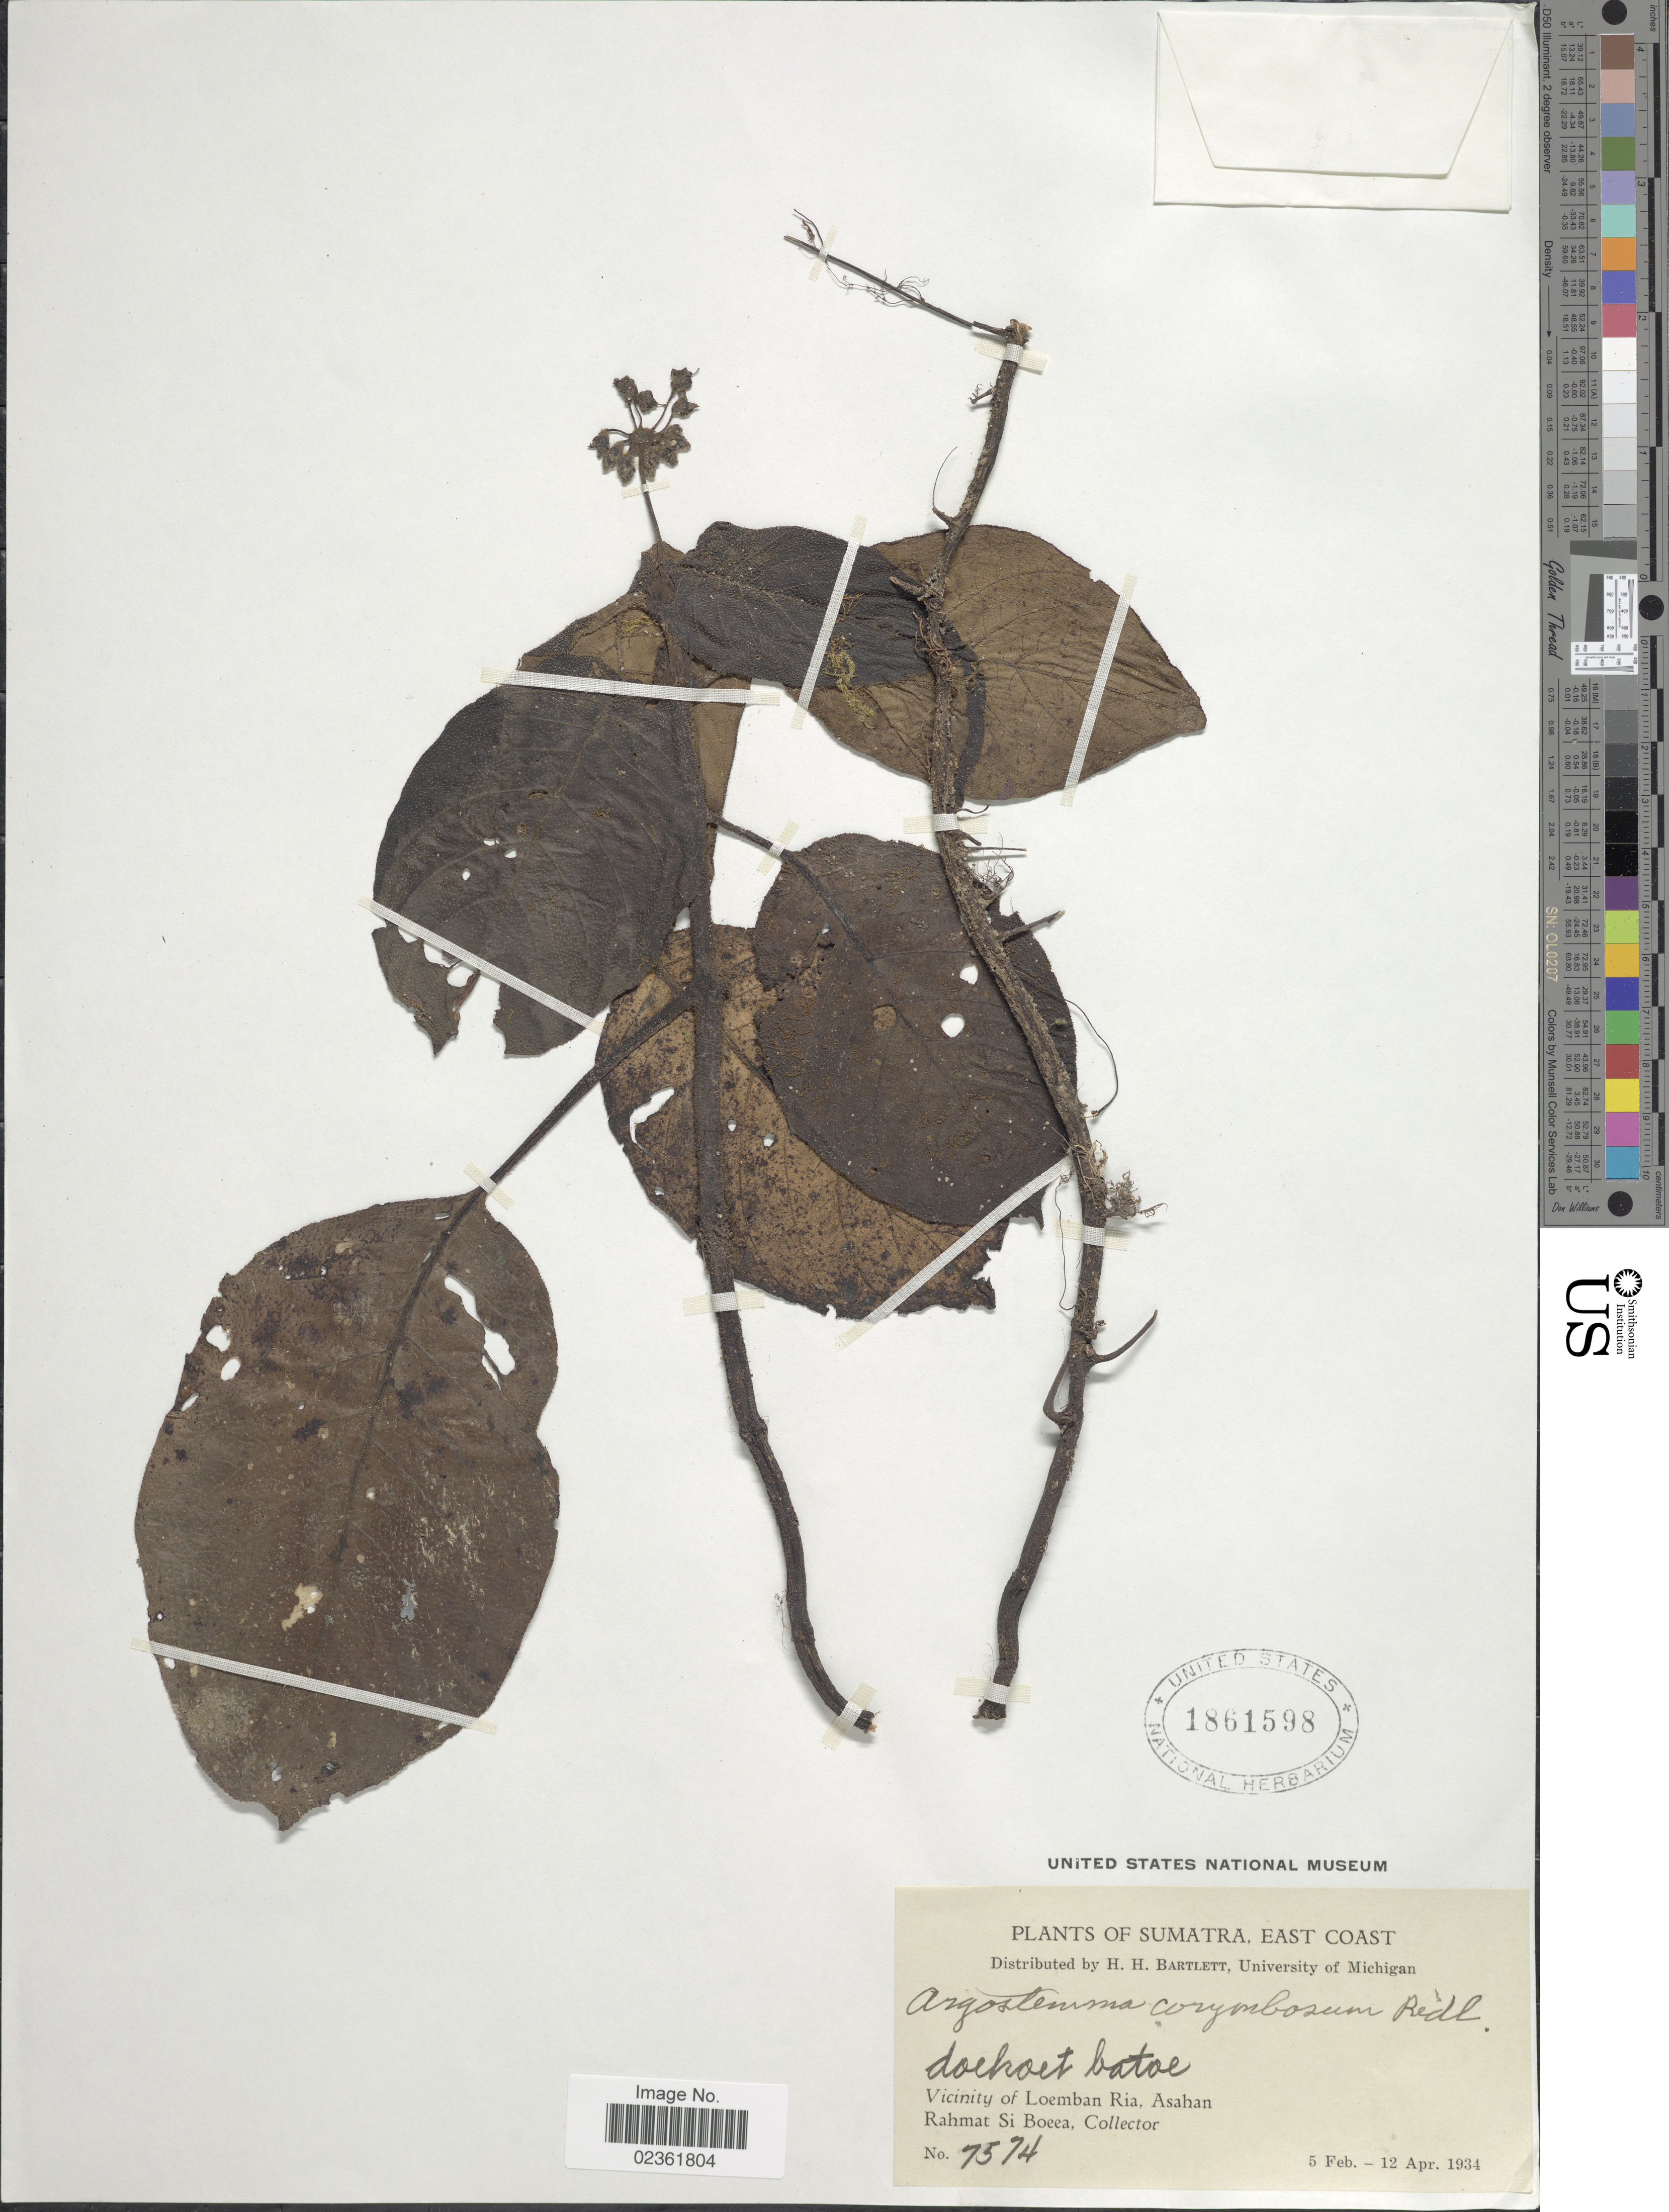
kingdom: Plantae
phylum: Tracheophyta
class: Magnoliopsida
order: Gentianales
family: Rubiaceae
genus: Argostemma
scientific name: Argostemma corymbosum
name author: Ridl.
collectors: Rahmat Si Boeea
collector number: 7574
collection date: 1934-02-05/1934-04-12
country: Indonesia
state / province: Sumatra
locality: East Coast, Vicinity of Loemban Ria, Asahan.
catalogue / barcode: US 1861598